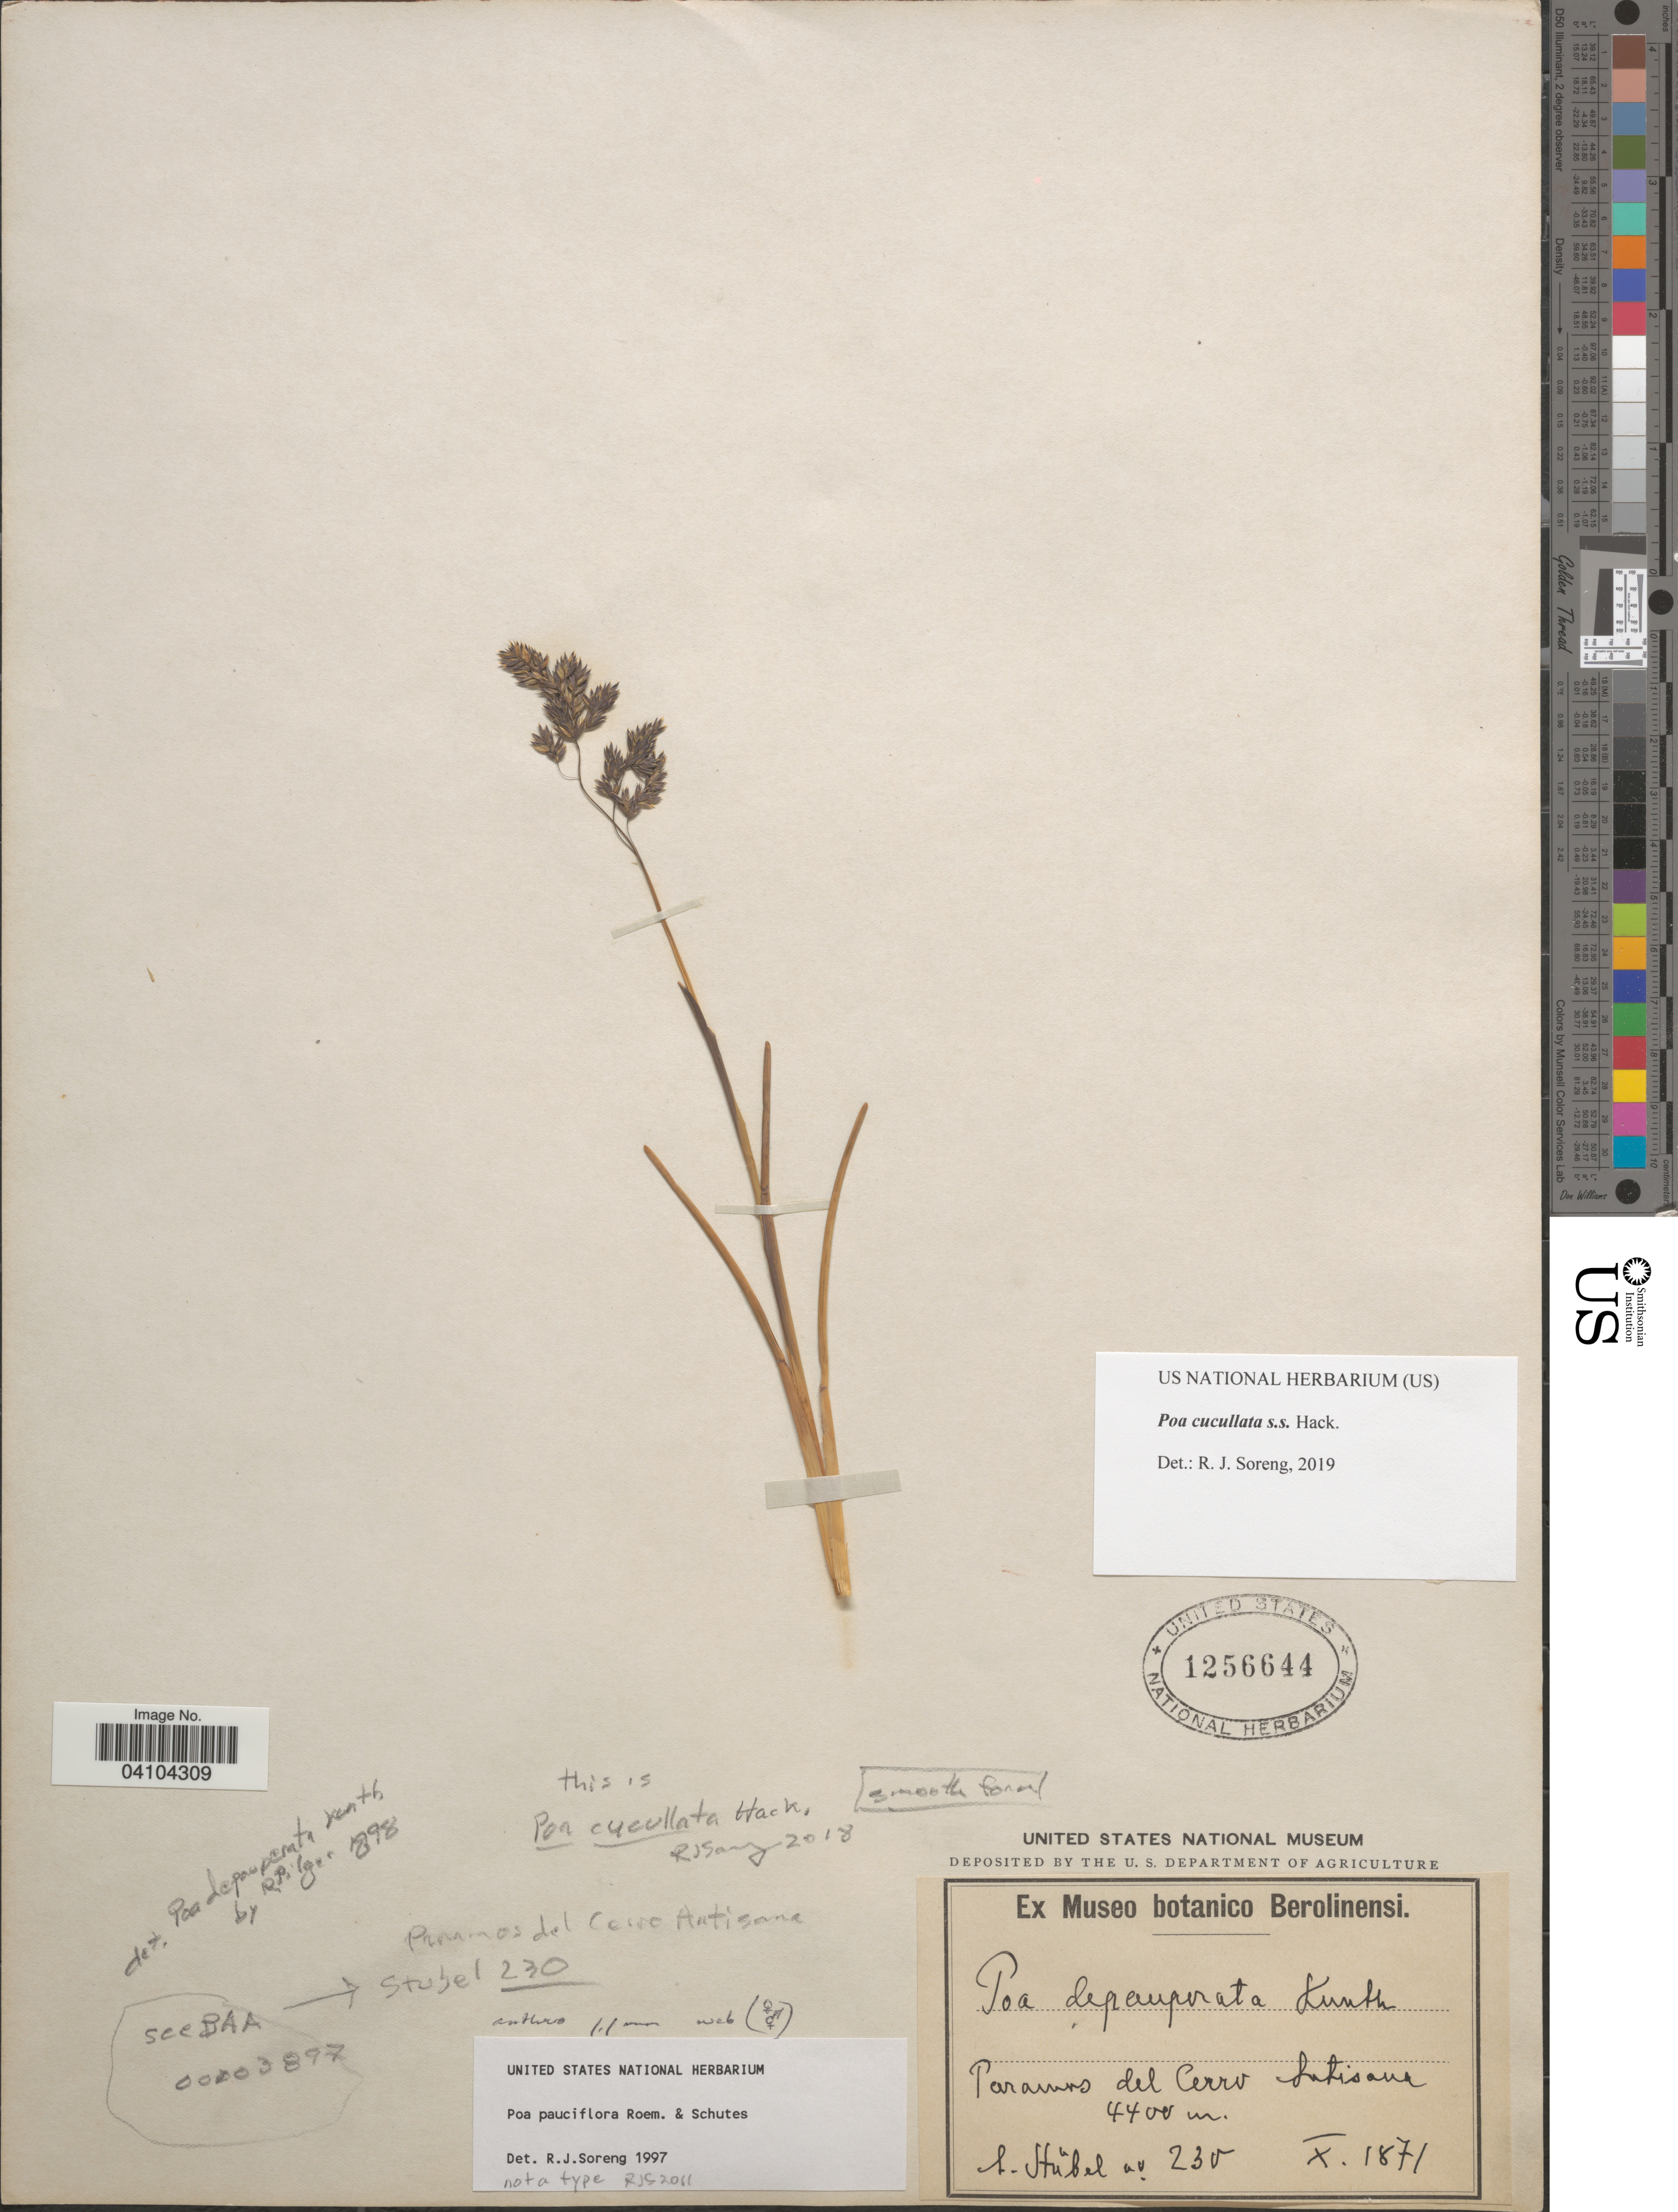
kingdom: Plantae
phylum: Tracheophyta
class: Liliopsida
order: Poales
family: Poaceae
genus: Poa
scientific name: Poa cucullata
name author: Hack.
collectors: A. Stübel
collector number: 230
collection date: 1871-10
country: Ecuador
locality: Paramos del Cerro Antisana.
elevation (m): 4400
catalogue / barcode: US 1256644